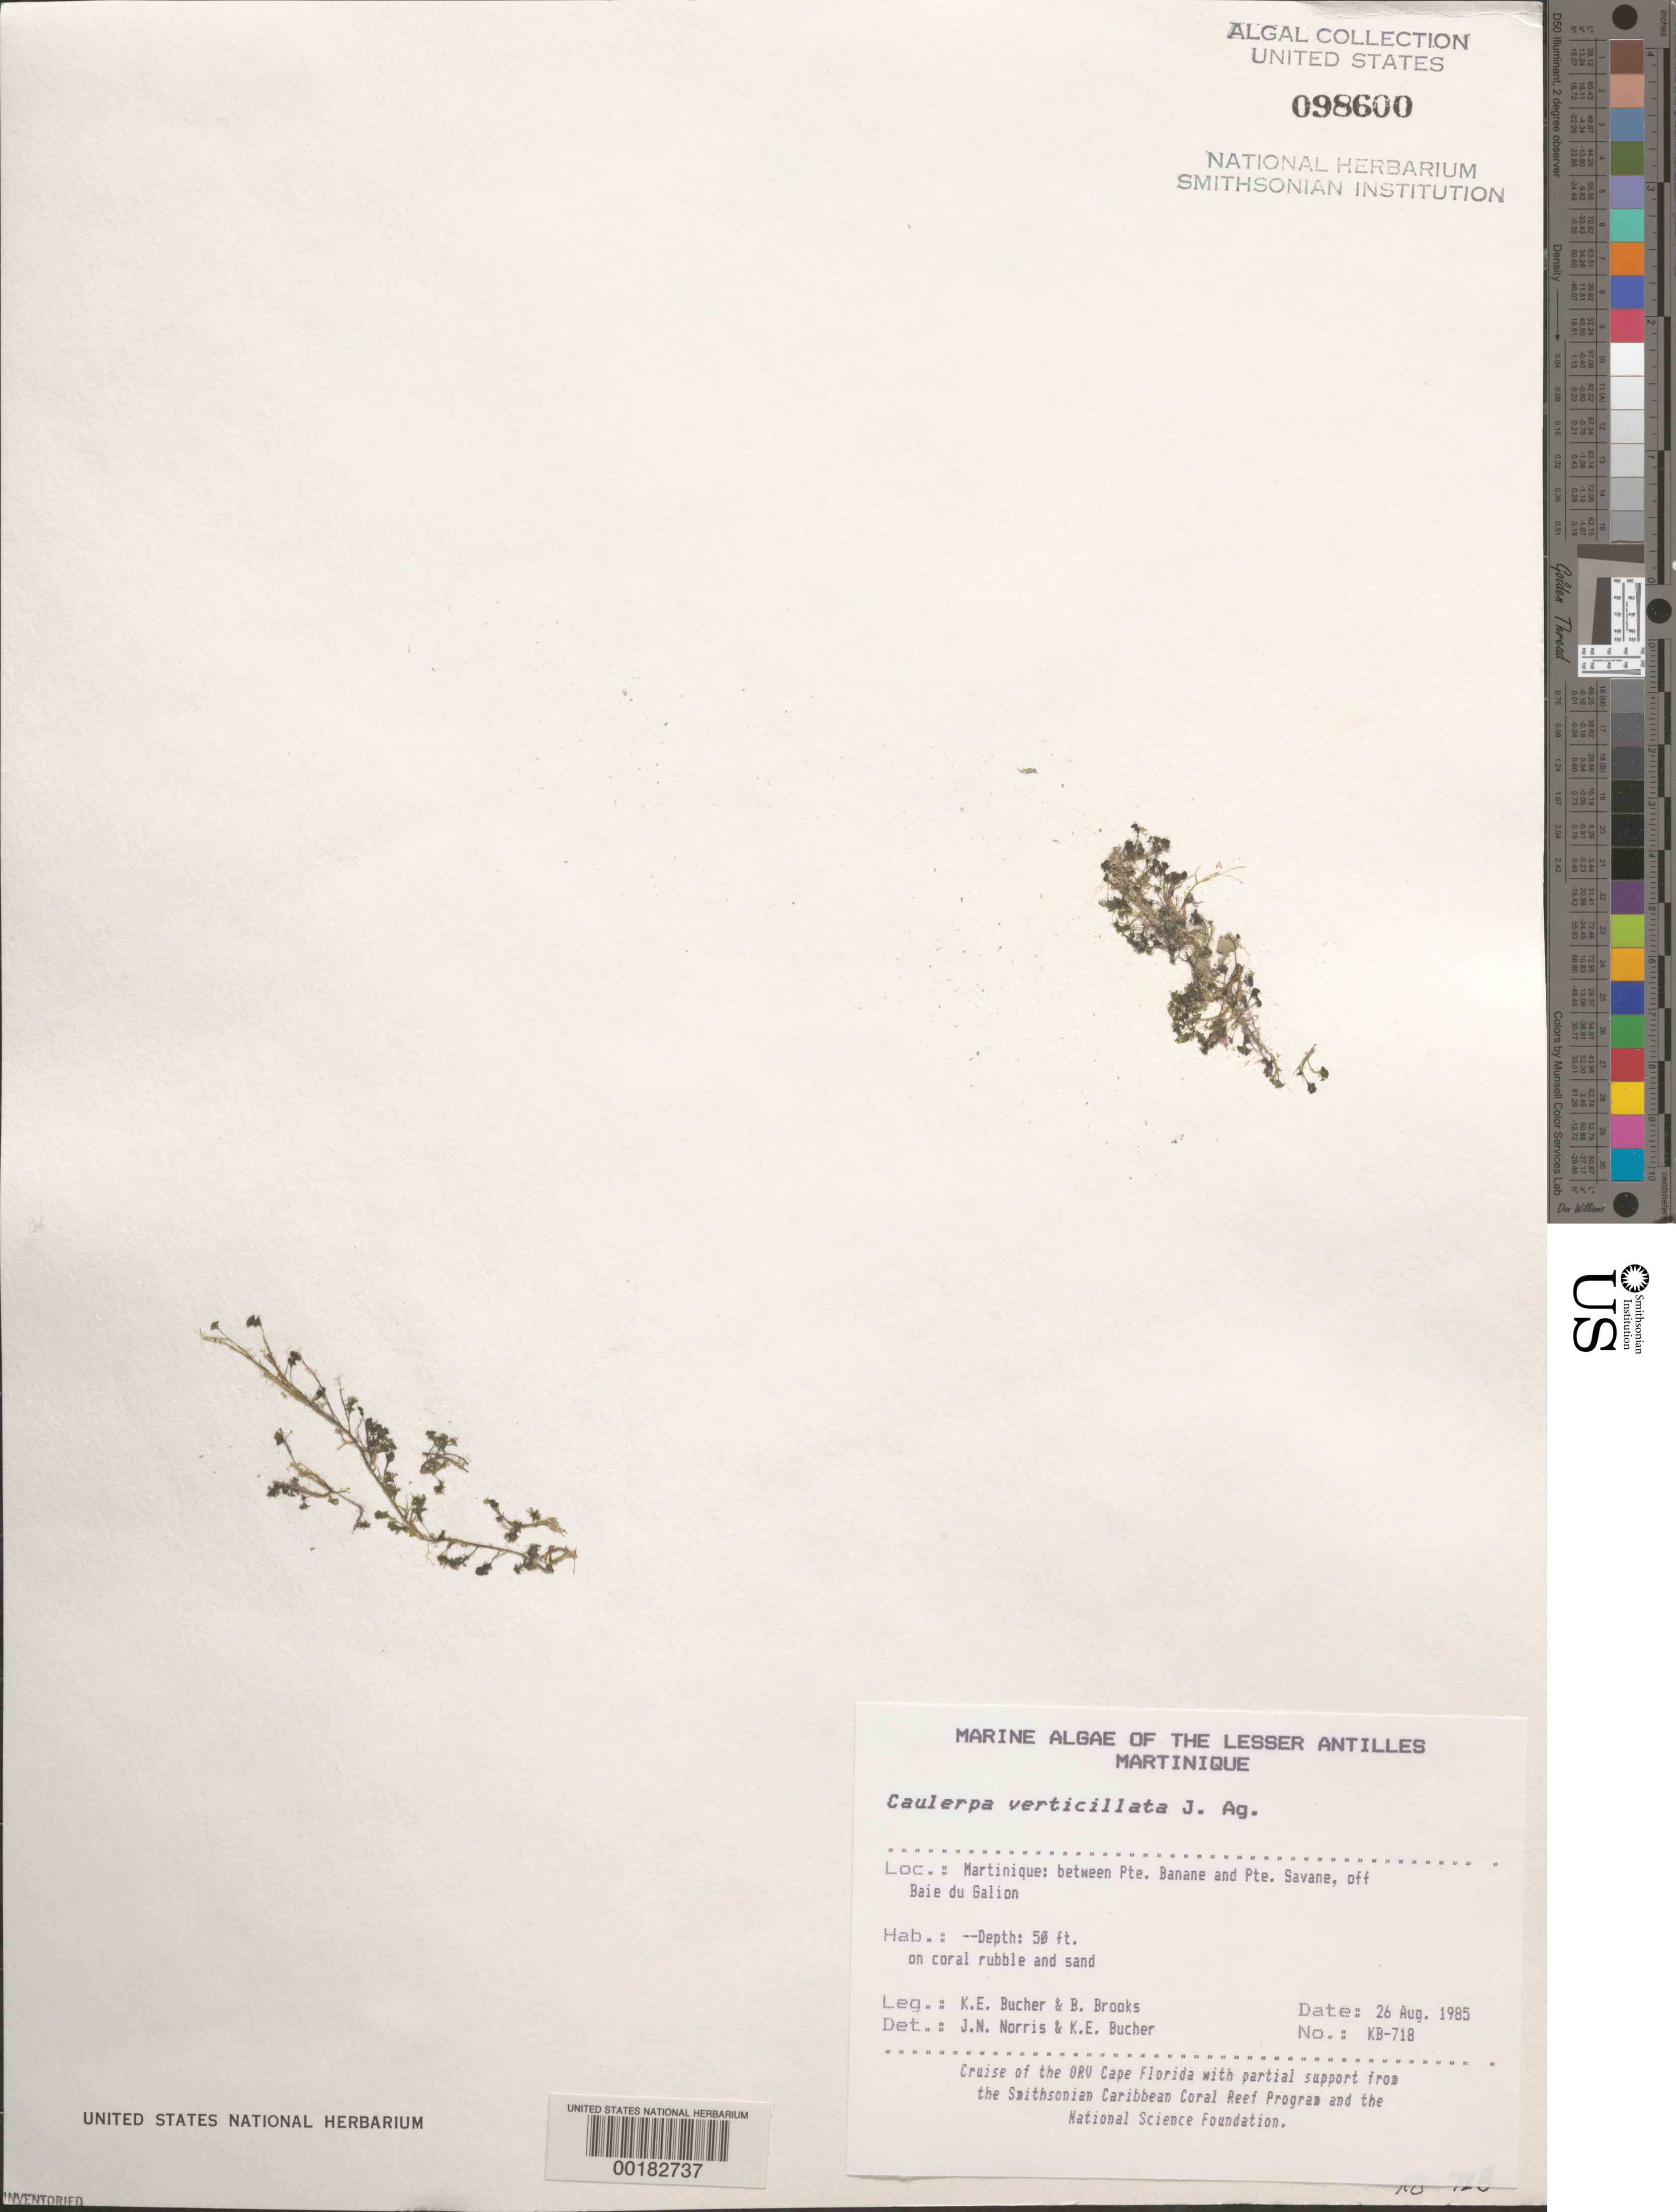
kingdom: Plantae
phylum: Chlorophyta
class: Ulvophyceae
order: Bryopsidales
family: Caulerpaceae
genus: Caulerpa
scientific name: Caulerpa verticillata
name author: J. Agardh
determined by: Norris, J. N.; Bucher, K. E.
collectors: K. E. Bucher & B. Brooks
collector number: Kb-718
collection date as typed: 26 Aug 1985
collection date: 1985-08-26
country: Martinique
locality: Between Pointe Banane and Pointe Savane, off Baie du Galion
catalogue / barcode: US 98600